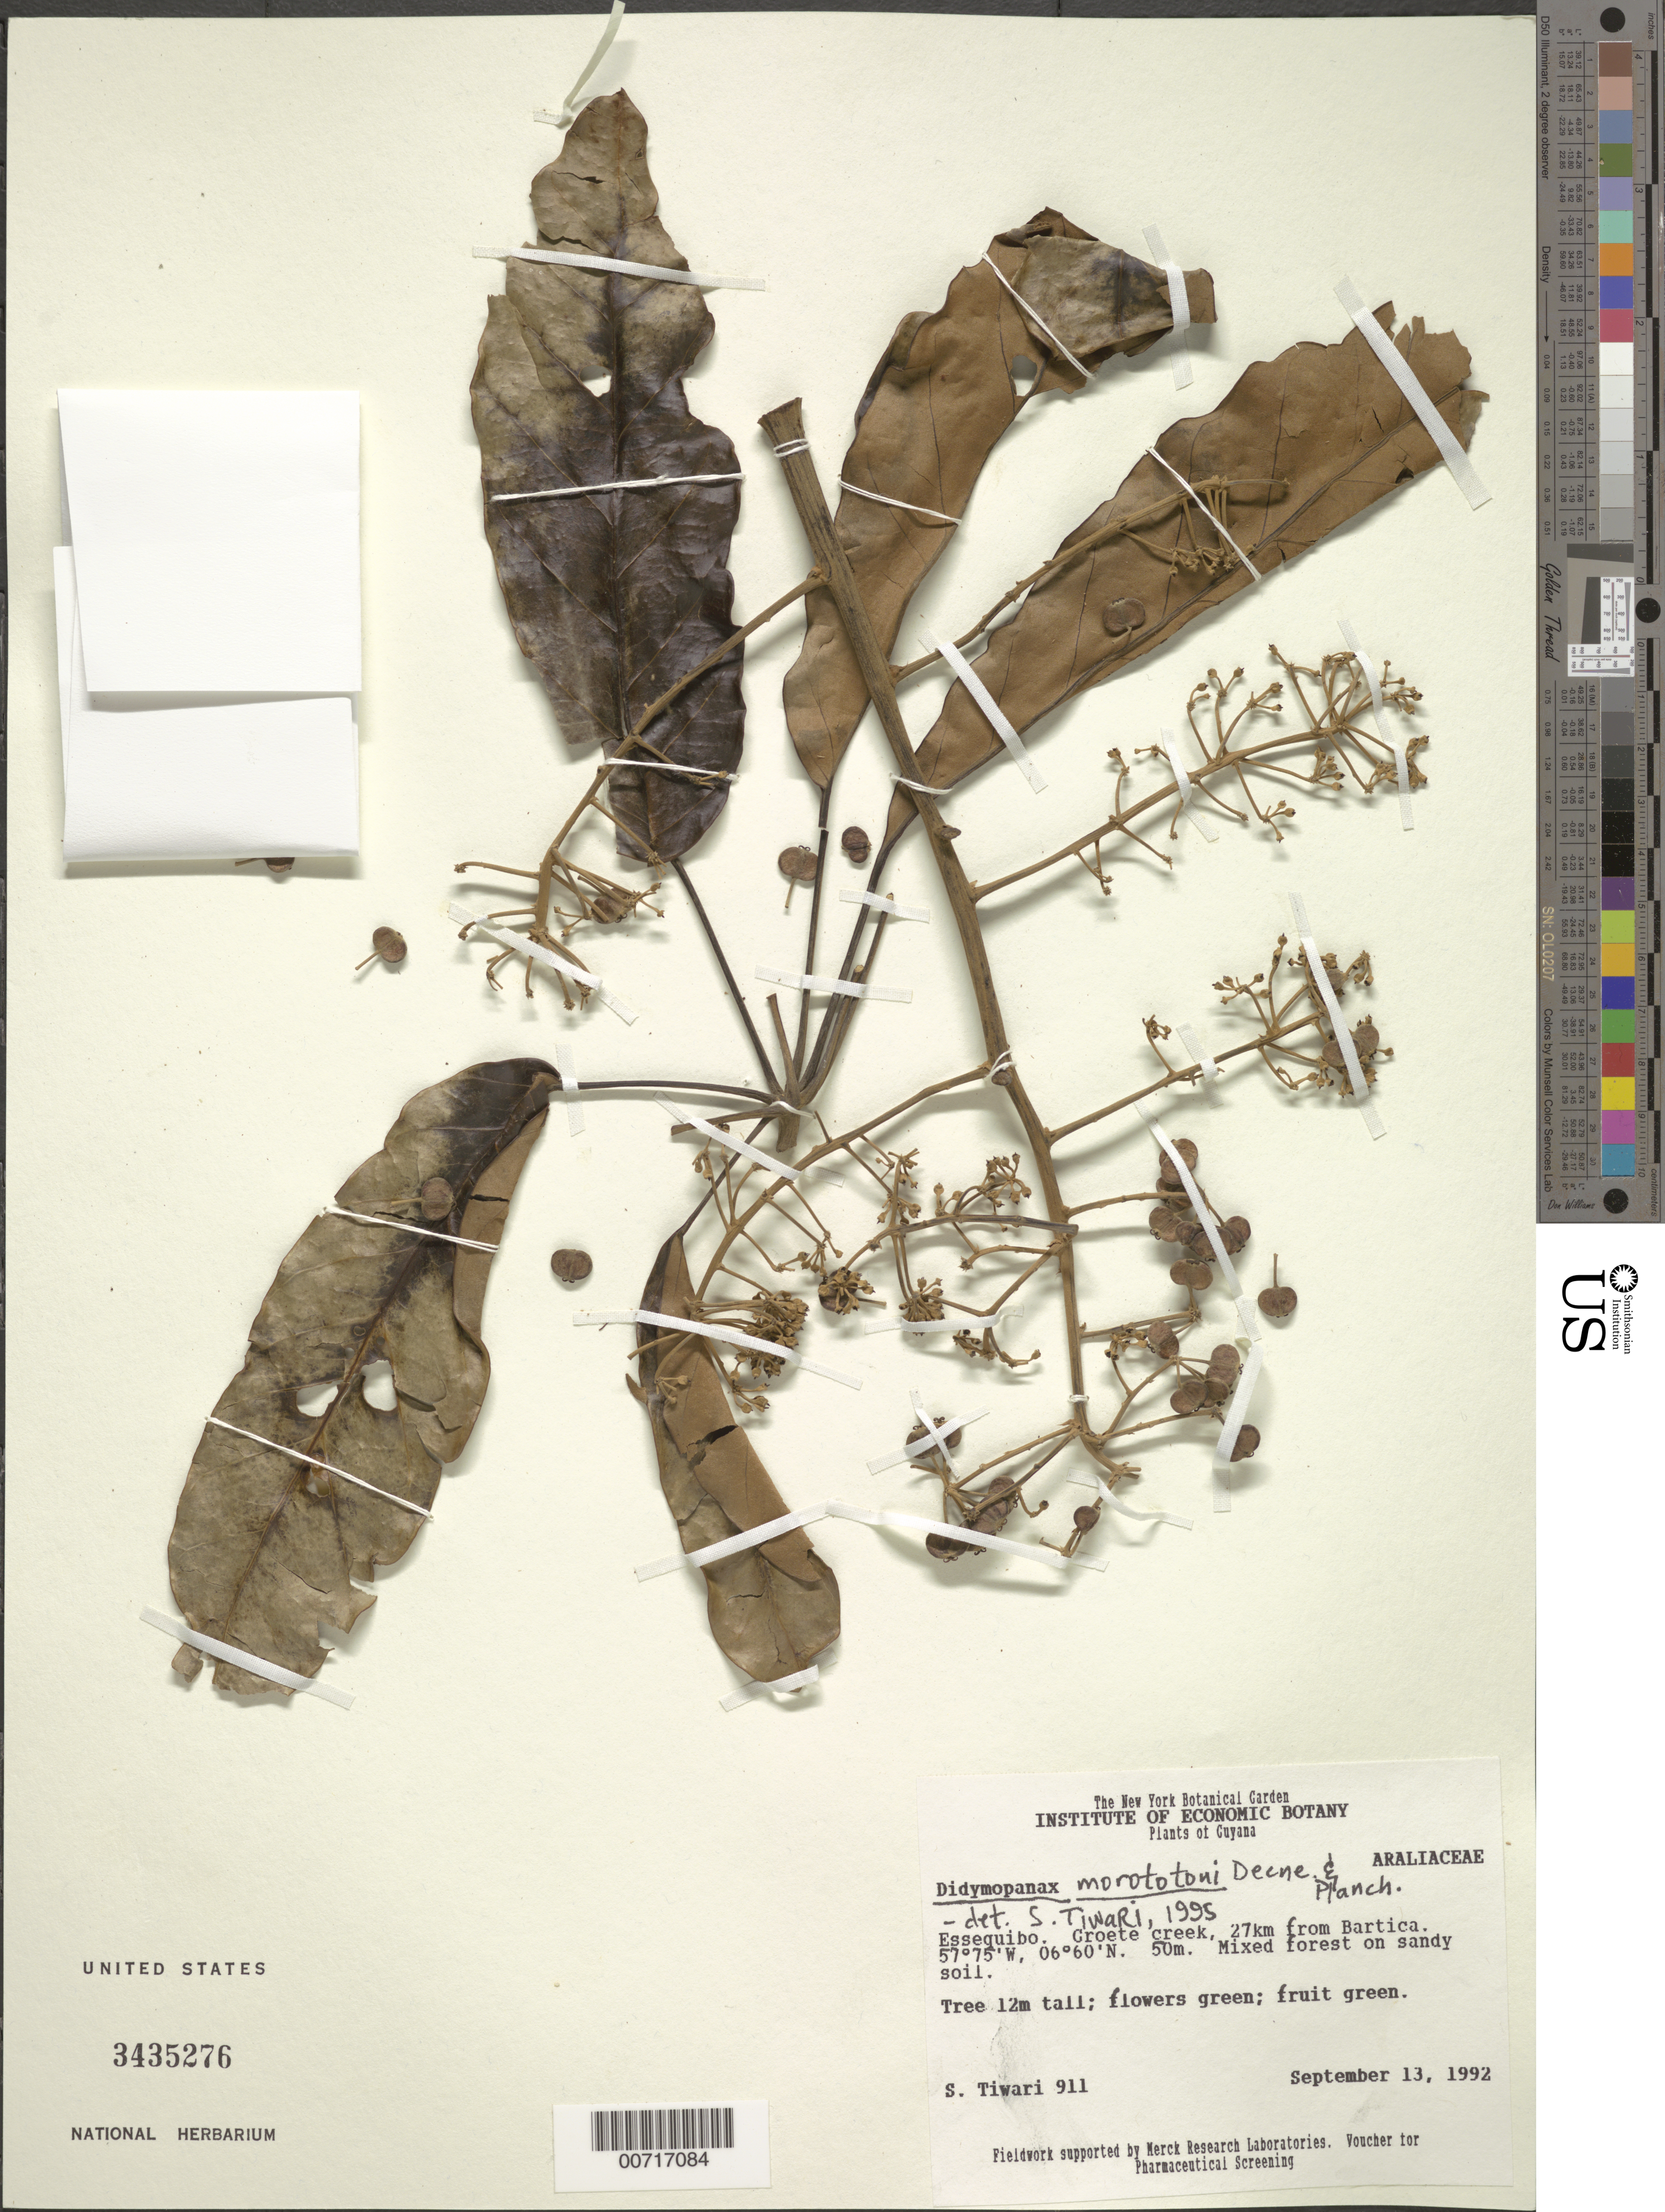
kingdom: Plantae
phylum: Tracheophyta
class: Magnoliopsida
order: Apiales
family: Araliaceae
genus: Schefflera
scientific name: Schefflera morototoni (Aubl.) Maguire, Steyerm. & Frodin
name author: (Aubl.) Maguire et al.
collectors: S. Tiwari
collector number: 911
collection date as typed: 13-Sep-92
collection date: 1992-09-13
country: Guyana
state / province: Essequibo Isl-W. Demerara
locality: Essequibo; Groete Creek, 27 km from Bartica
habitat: Mixed forest on sandy soil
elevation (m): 50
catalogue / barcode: US 3435276